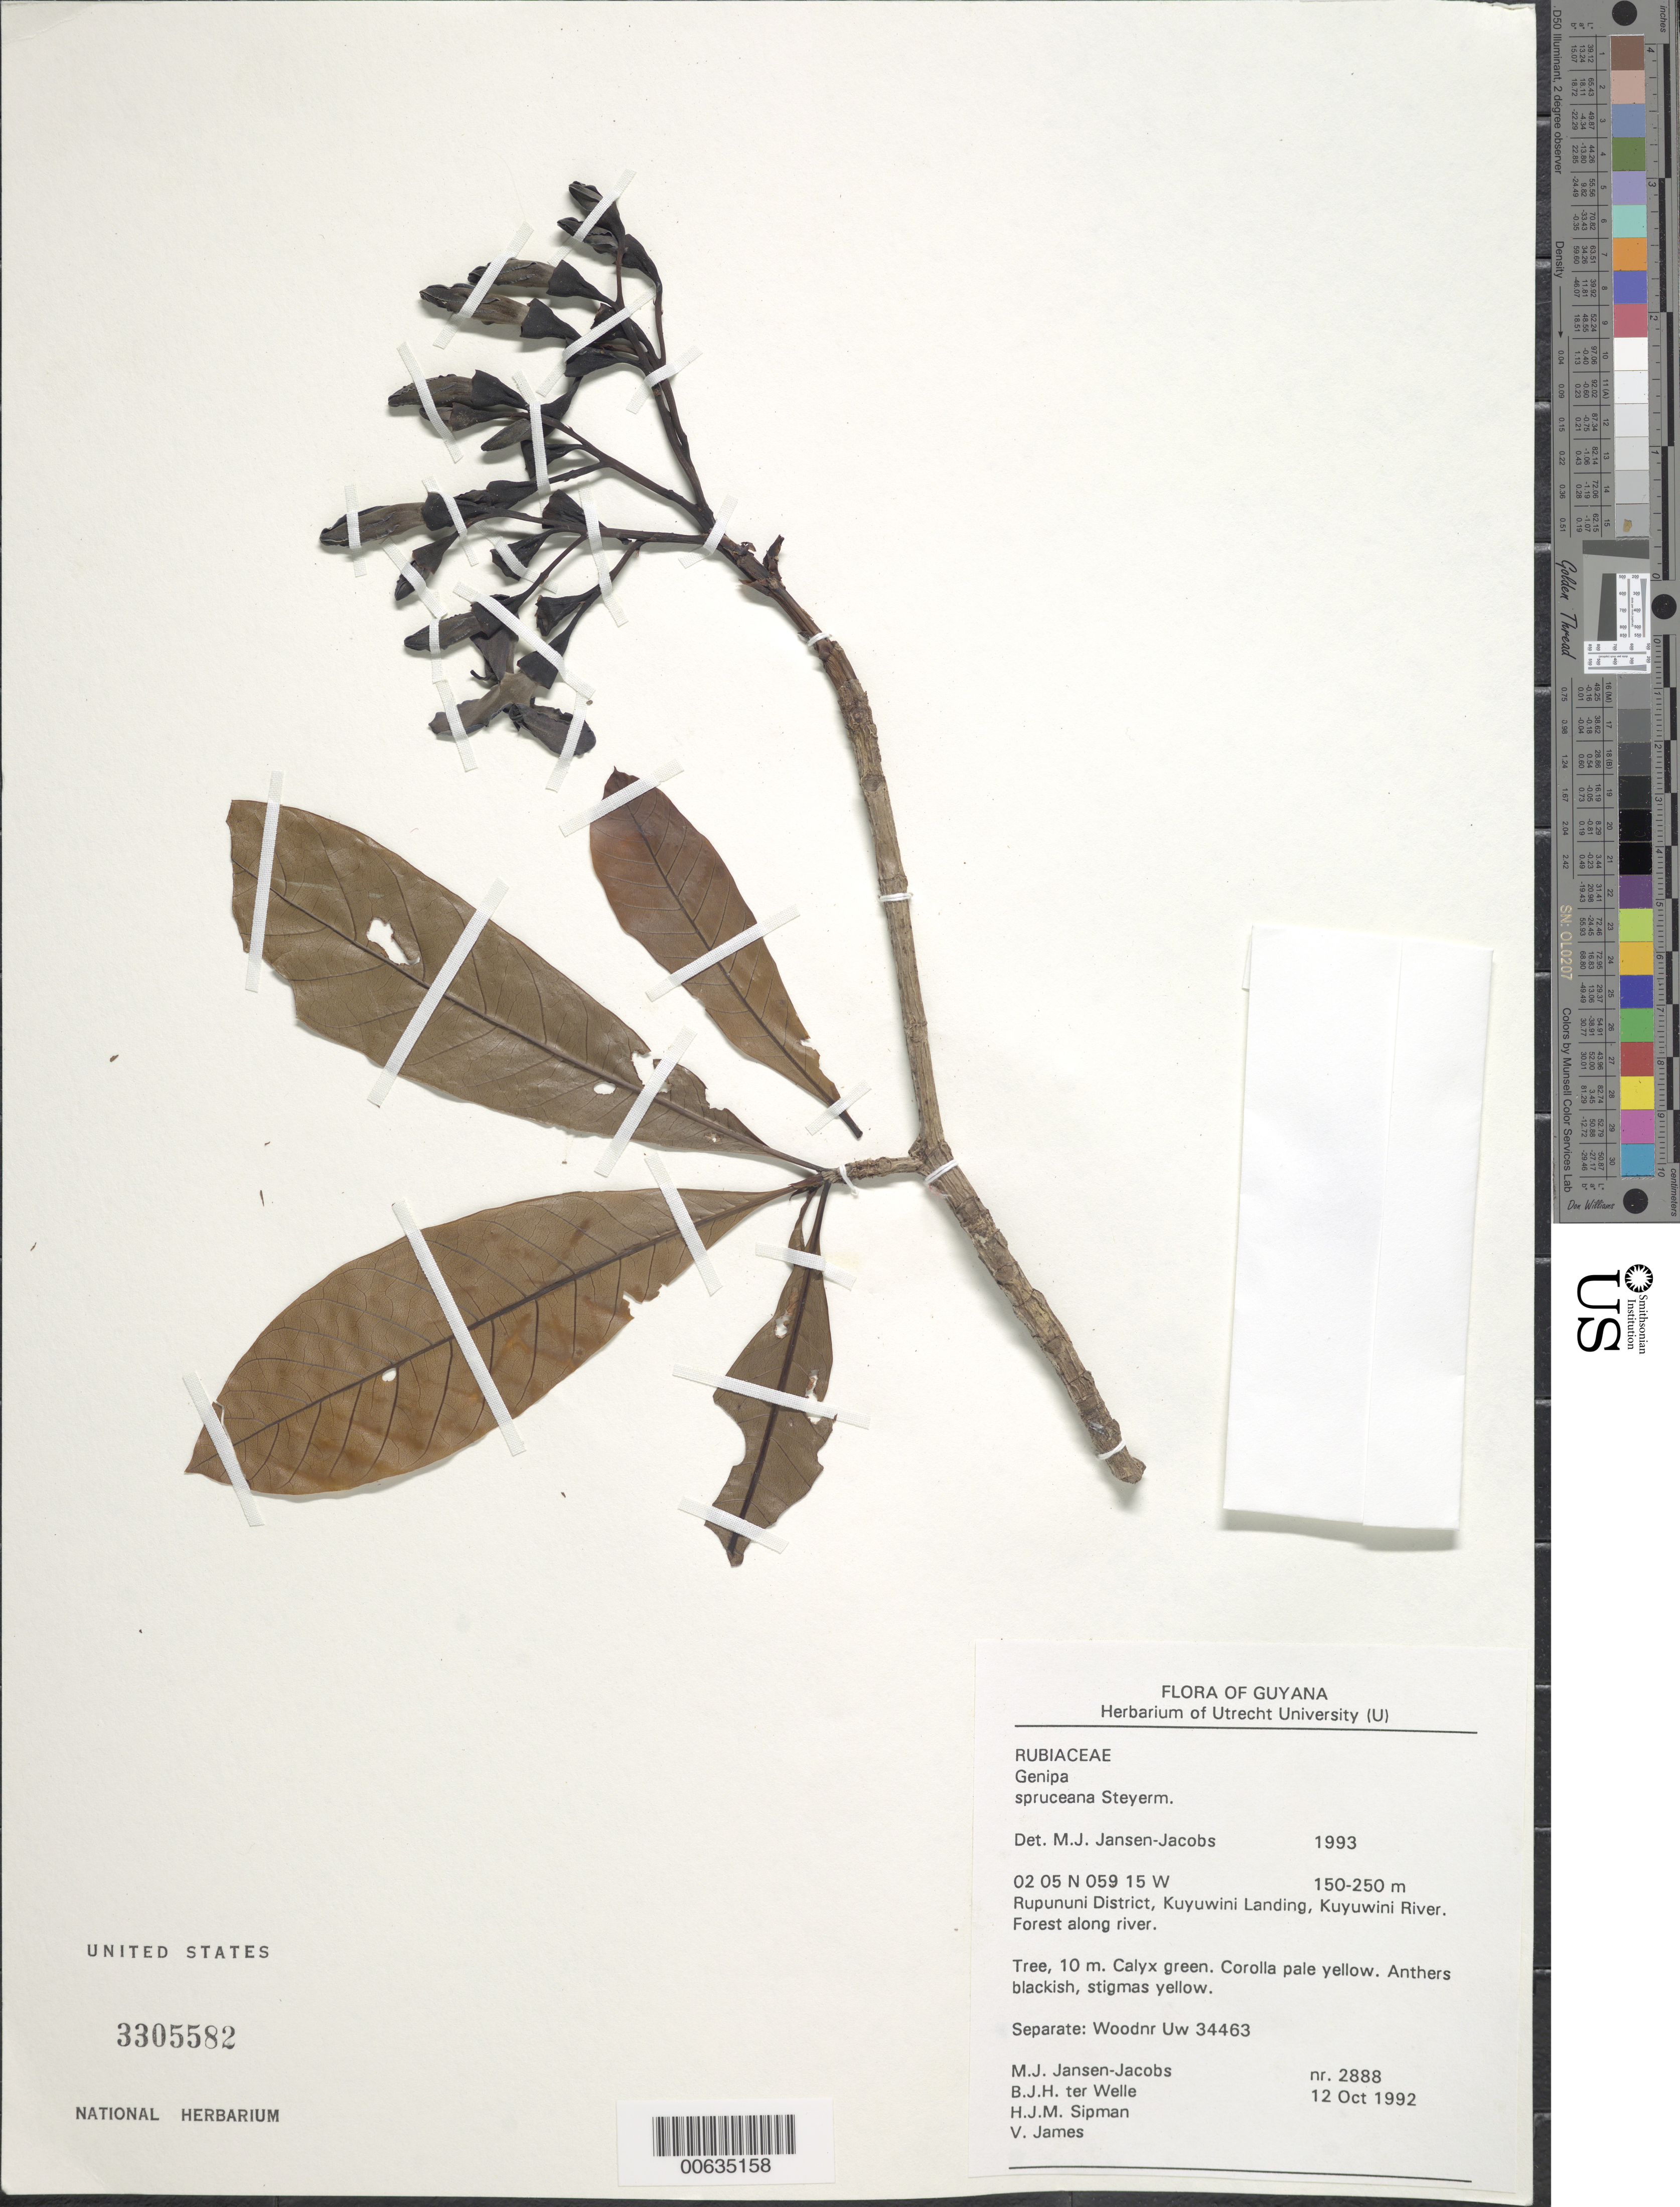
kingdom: Plantae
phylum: Tracheophyta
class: Magnoliopsida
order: Gentianales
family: Rubiaceae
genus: Genipa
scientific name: Genipa spruceana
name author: Steyerm.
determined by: Jansen-Jacobs, M. J., (U), Nationaal Herbarium Nederland, Utrecht University branch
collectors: M. J. Jansen-Jacobs, B. Welle, H. J. M. Sipman & V. James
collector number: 2888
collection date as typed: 12-Oct-92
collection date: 1992-10-12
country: Guyana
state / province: U. Takutu-U. Essequibo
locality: Kuyuwini Landing, Kuyuwini River, Rupununi District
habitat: Forest along river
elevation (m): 150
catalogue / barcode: US 3305582